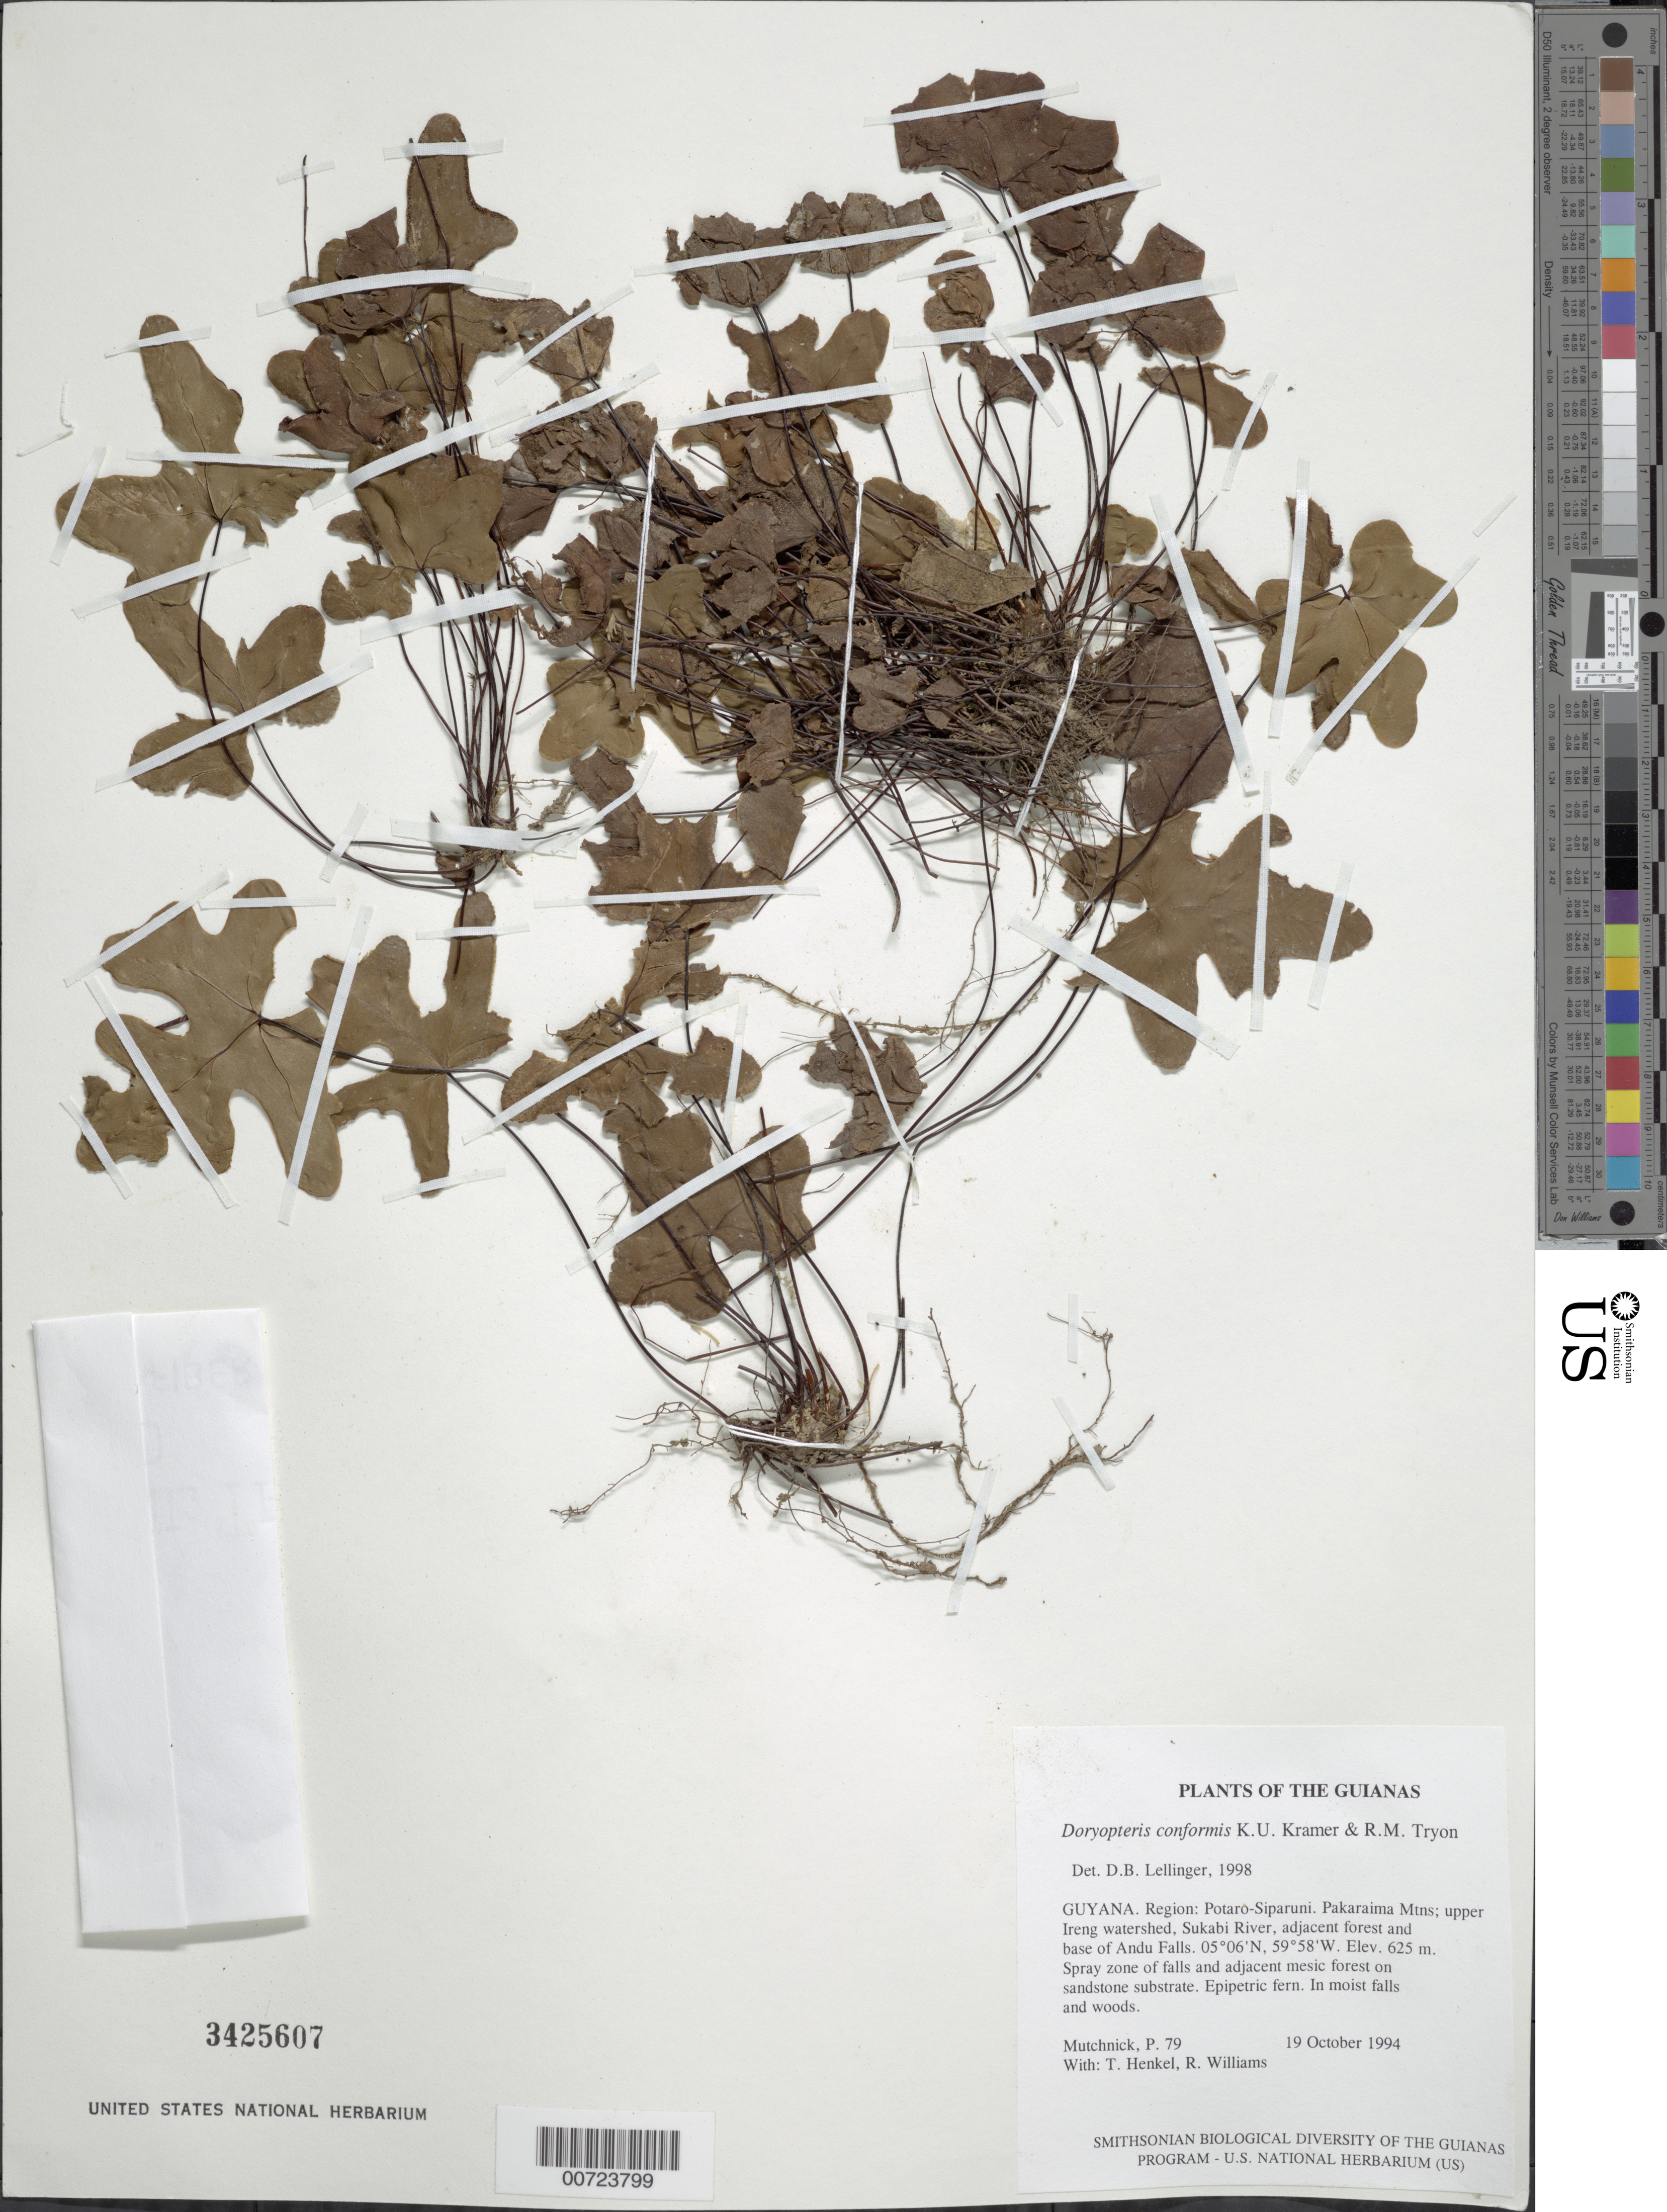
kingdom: Plantae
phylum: Tracheophyta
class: Polypodiopsida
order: Polypodiales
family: Pteridaceae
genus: Doryopteris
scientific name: Doryopteris conformis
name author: K.U. Kramer & R.M. Tryon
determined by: Lellinger, David B., (BOT), Smithsonian Institution - National Museum of Natural History (UNITED STATES)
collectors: P. Mutchnick, T. Henkel & R. Williams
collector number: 79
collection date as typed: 19 October 1994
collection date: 1994-10-19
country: Guyana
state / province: Potaro-Siparuni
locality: Pakaraima Mtns; upper Ireng watershed, Sukabi River, adjacent forest and base of Andu Falls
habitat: Spray zone of falls and adjacent mesic forest on sandstone substrate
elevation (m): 625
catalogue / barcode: US 3425607